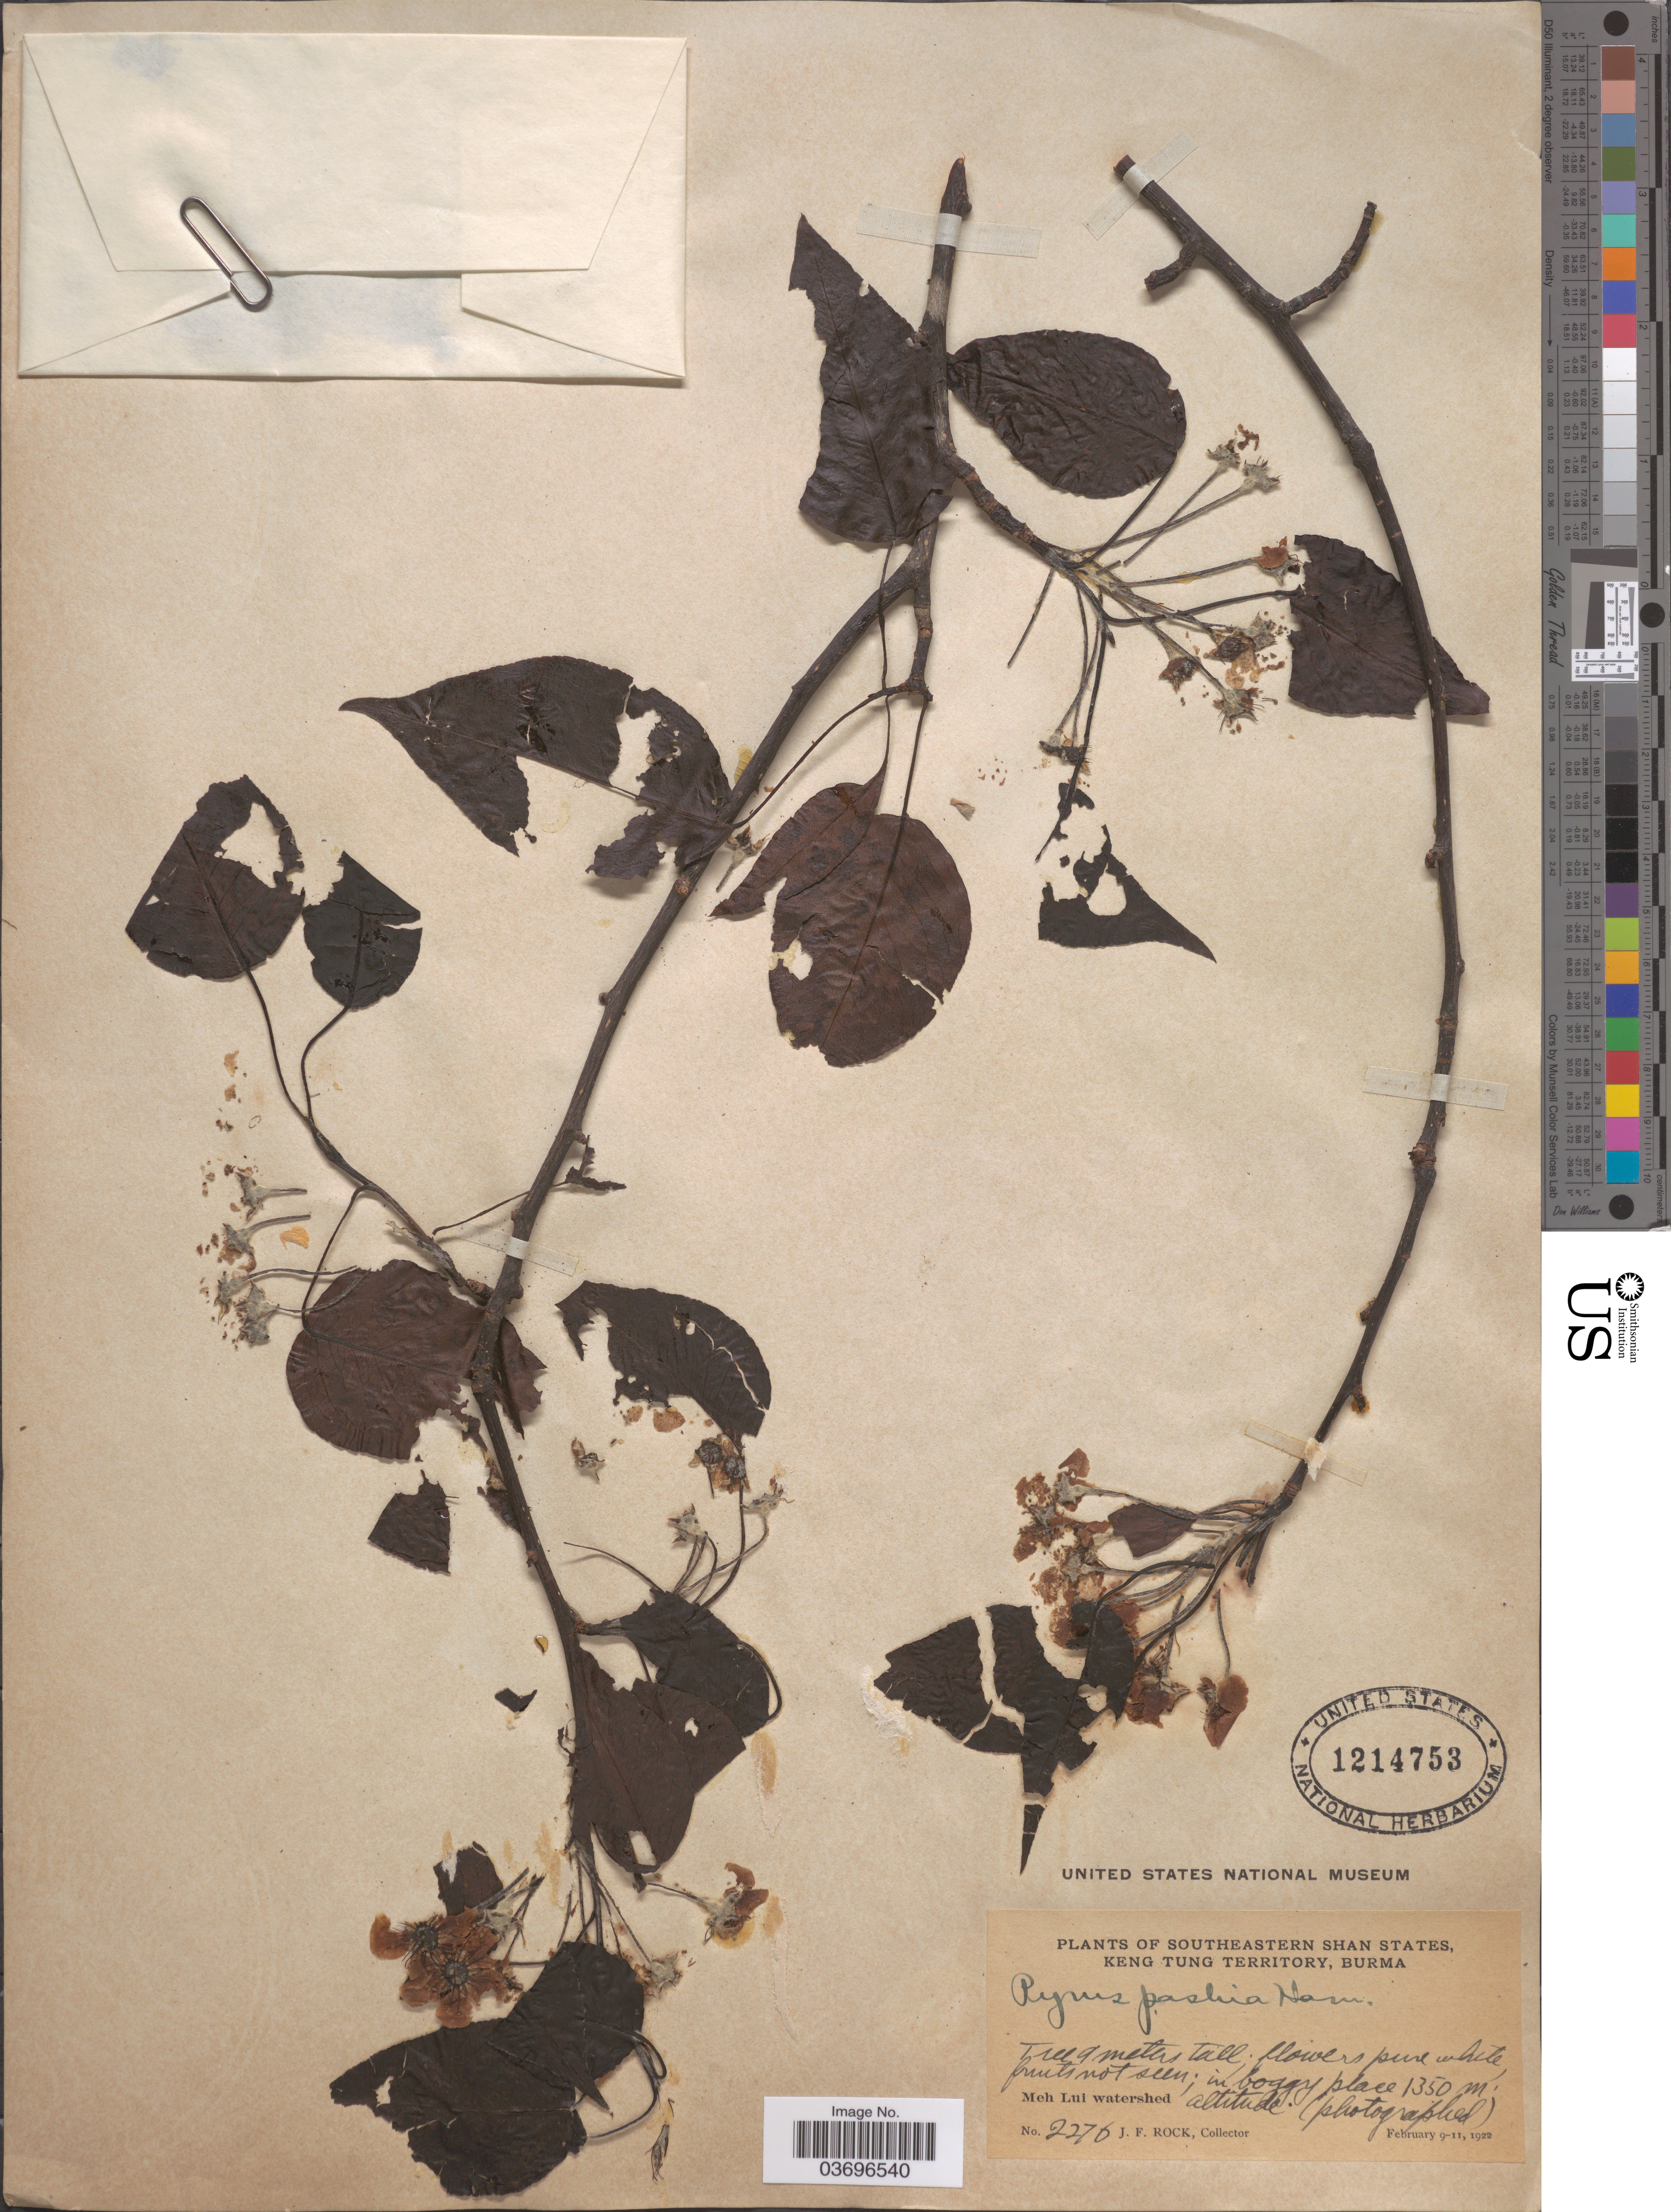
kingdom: Plantae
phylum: Tracheophyta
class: Magnoliopsida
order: Rosales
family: Rosaceae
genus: Pyrus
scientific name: Pyrus pashia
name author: Buch.-Ham. ex D. Don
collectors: J. Rock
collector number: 2276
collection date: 1922-02-09/1922-02-11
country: Myanmar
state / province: Shan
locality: Southeastern Shan States, Keng Tung Territory, Burma. Meh Lui watershed.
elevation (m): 1350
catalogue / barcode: US 1214753